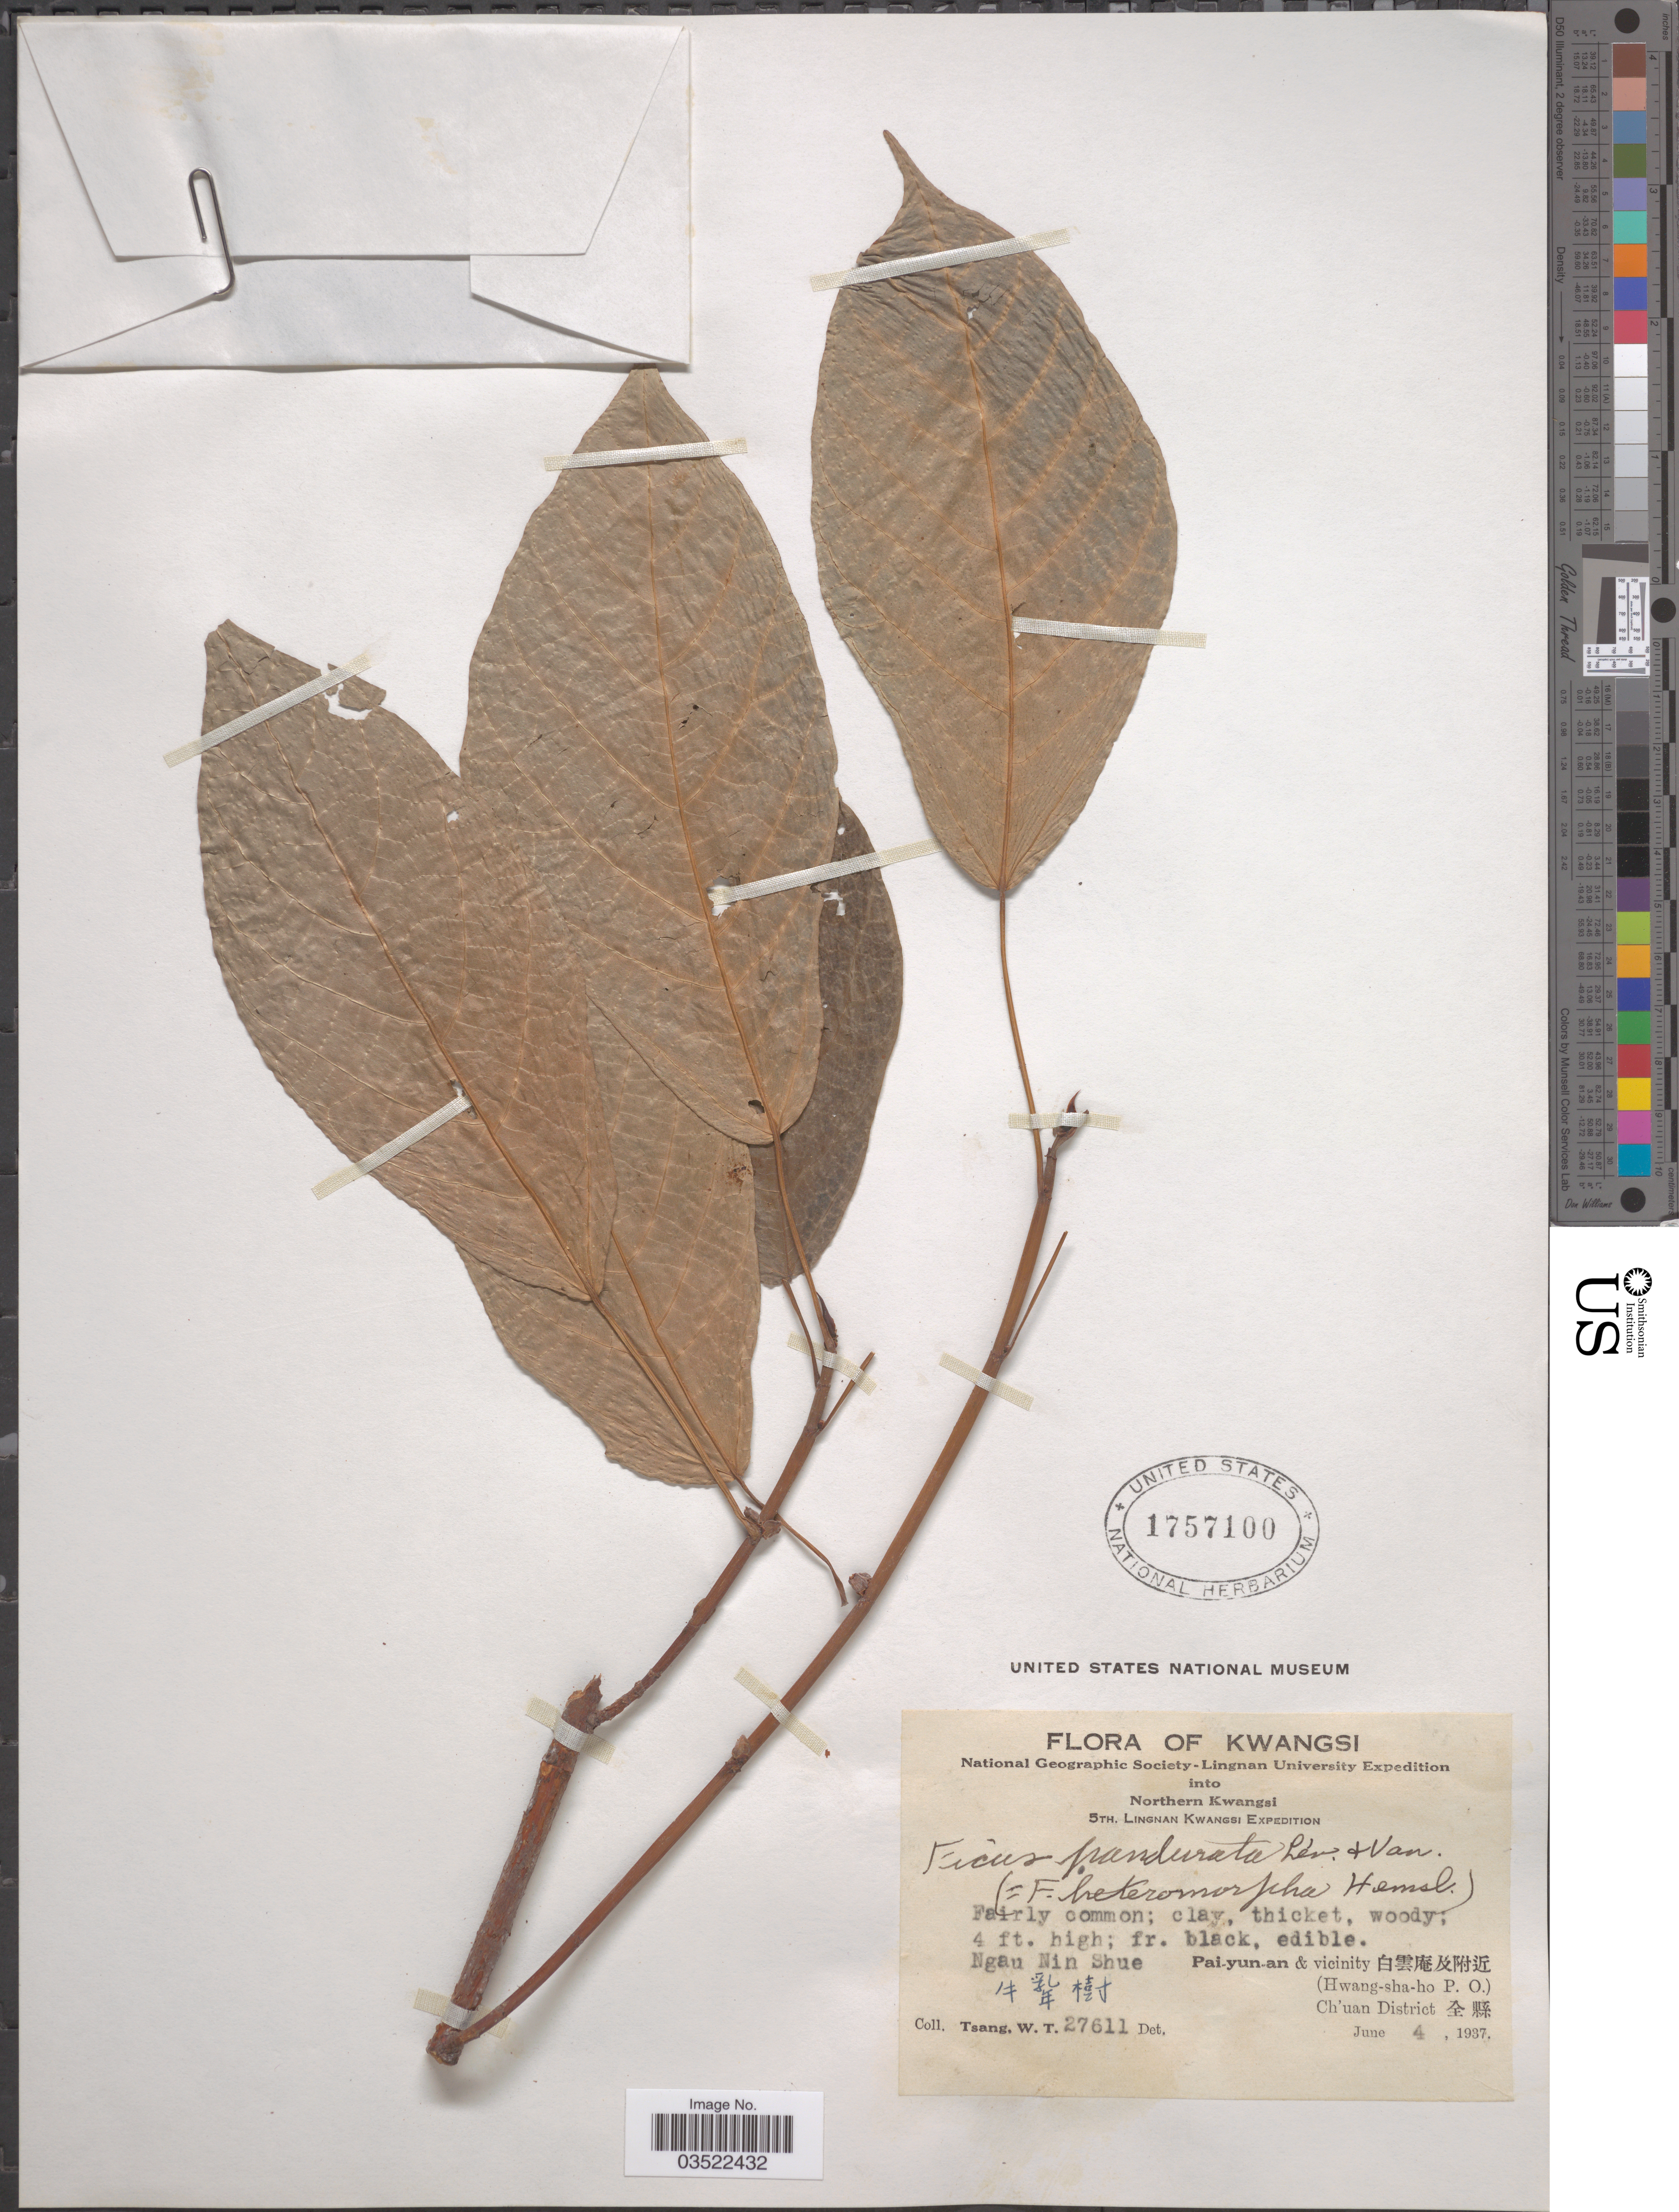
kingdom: Plantae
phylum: Tracheophyta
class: Magnoliopsida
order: Rosales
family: Moraceae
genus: Ficus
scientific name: Ficus pandurata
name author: Hance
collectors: W. T. Tsang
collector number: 27611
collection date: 1937-06-04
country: China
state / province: Guangxi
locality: Kwangsi. Northern Kwangsi. Ngau Nin Shue X. Pai-yun-an & vicinity X (Hwang-sha-ho P. O.) Ch'uan District X.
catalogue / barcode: US 1757100